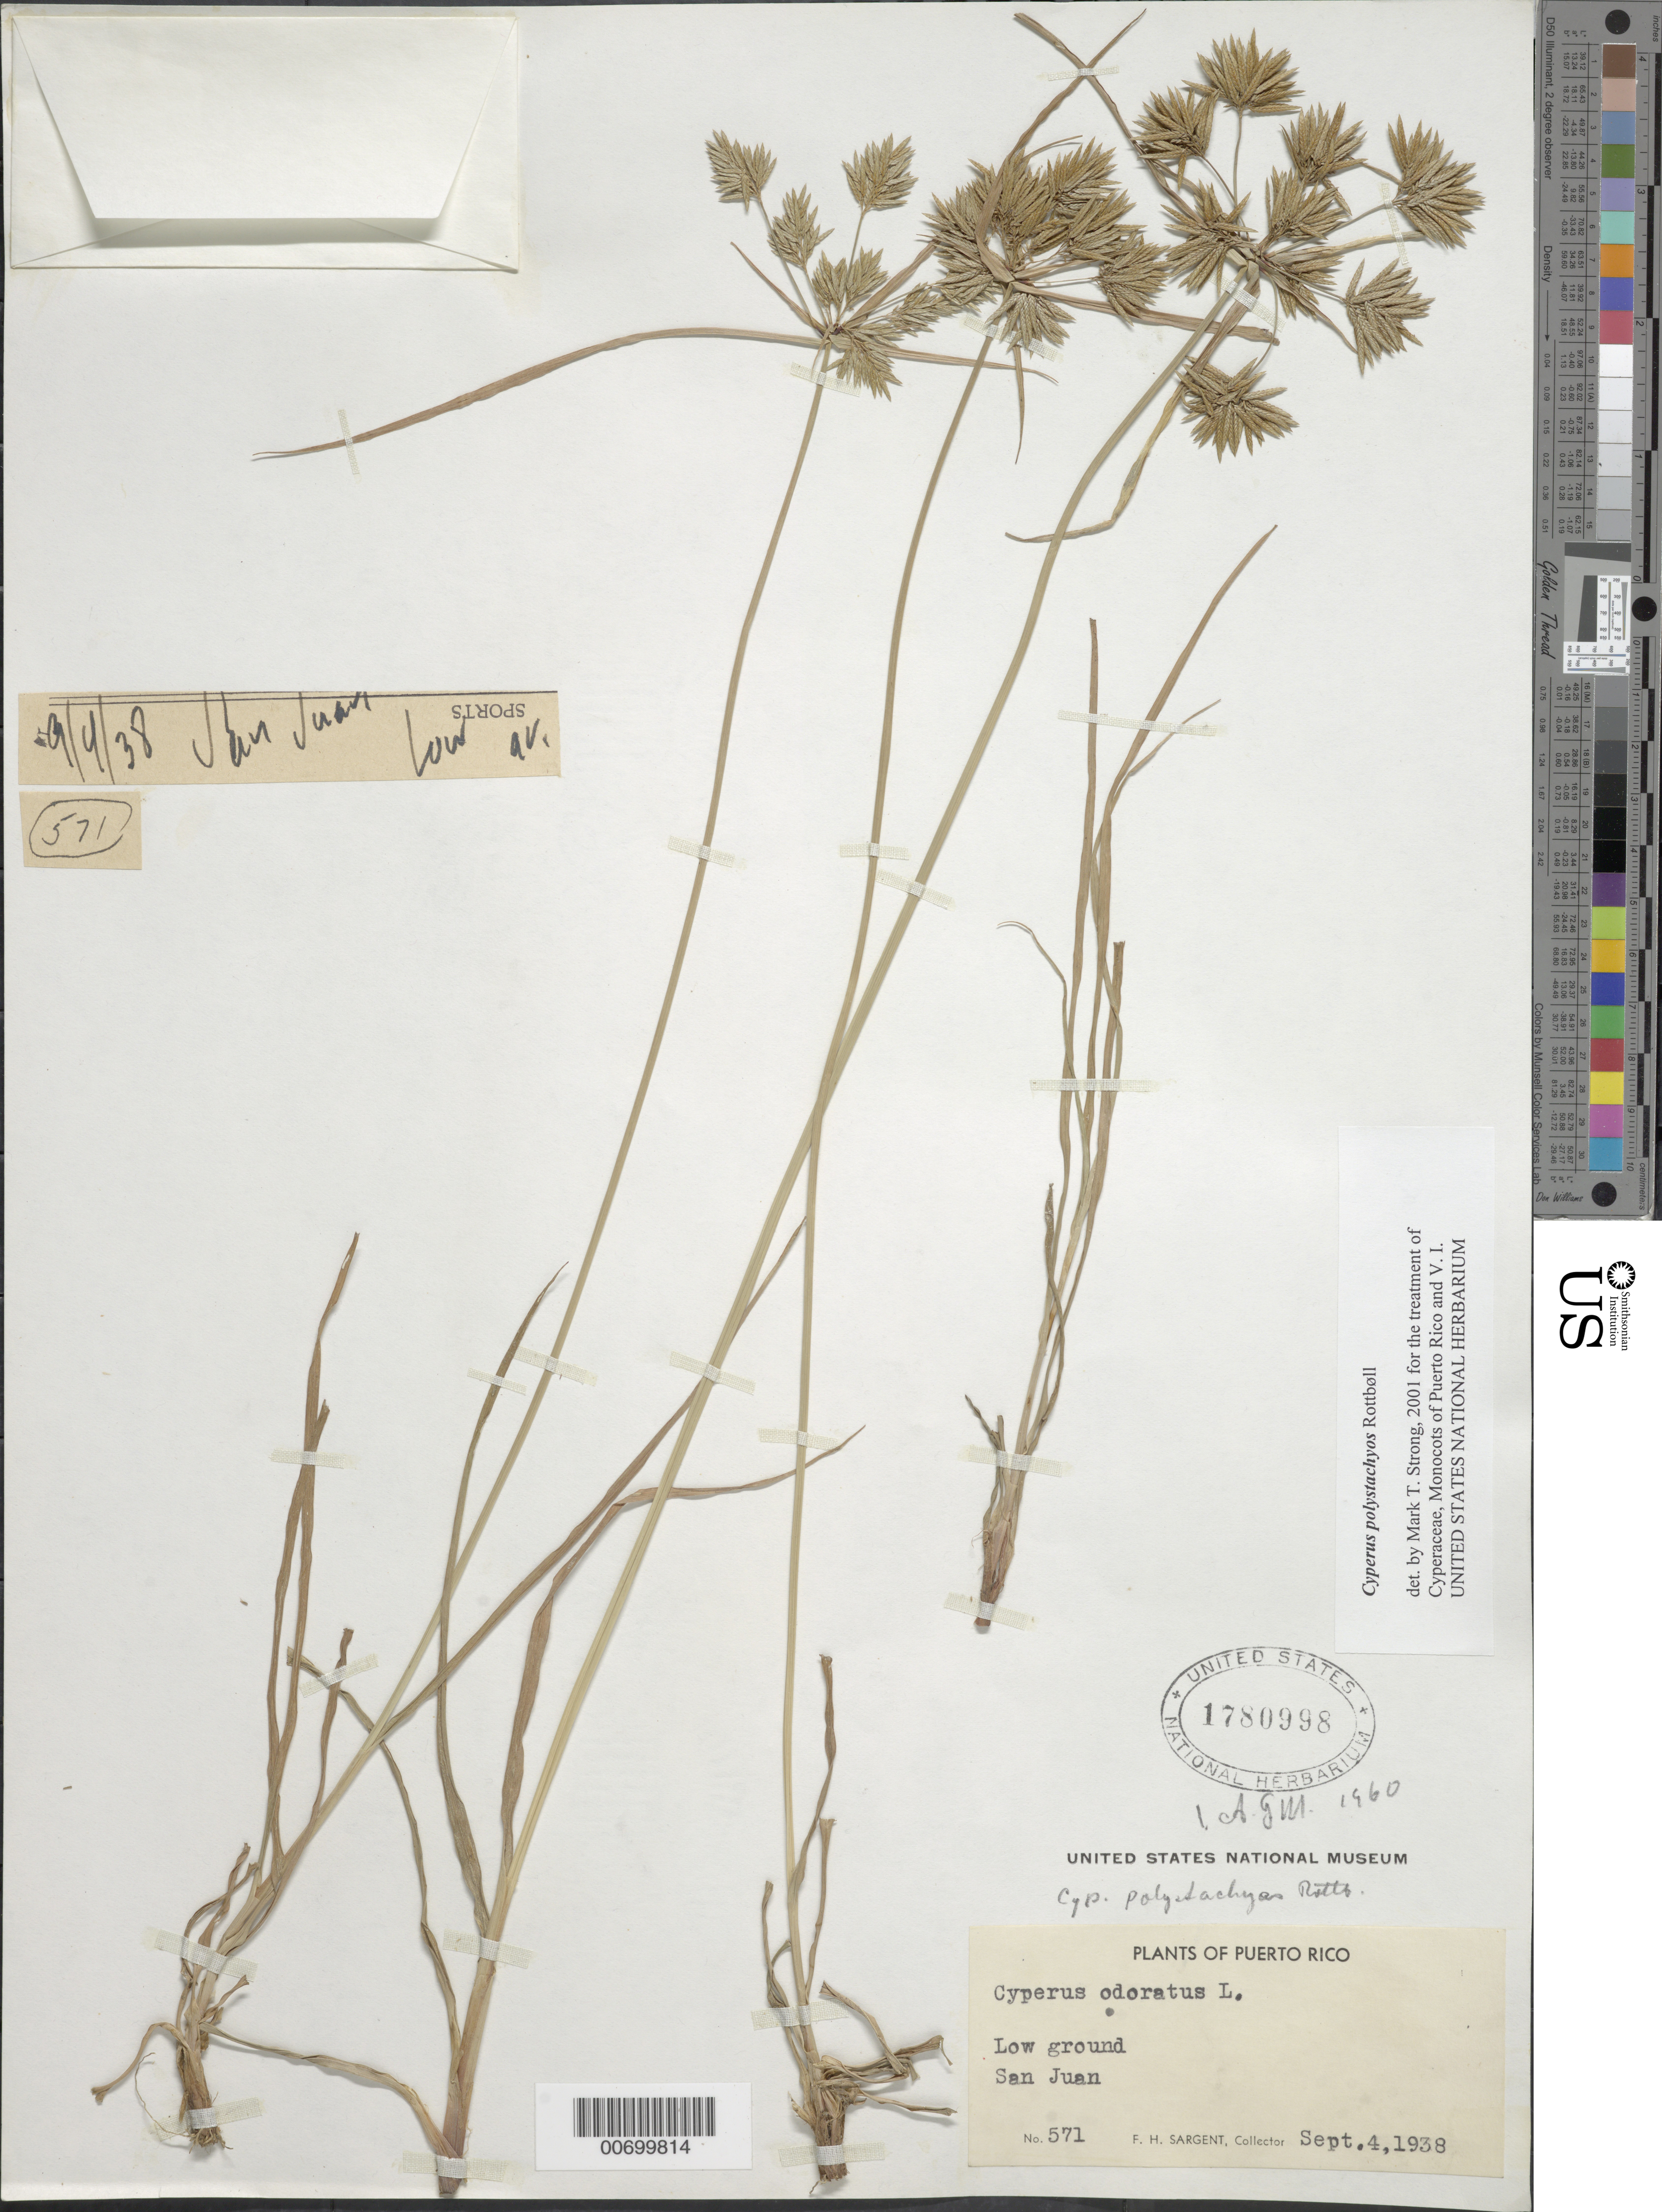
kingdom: Plantae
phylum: Tracheophyta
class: Liliopsida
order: Poales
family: Cyperaceae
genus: Cyperus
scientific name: Cyperus polystachyos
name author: Rottb.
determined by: Strong, M. T., (US), Smithsonian Institution - National Museum of Natural History (UNITED STATES)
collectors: F. H. Sargent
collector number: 571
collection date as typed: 04 Sep 1938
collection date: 1938-09-04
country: Puerto Rico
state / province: San Juan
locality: San Juan.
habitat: Low ground.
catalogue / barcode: US 1780998